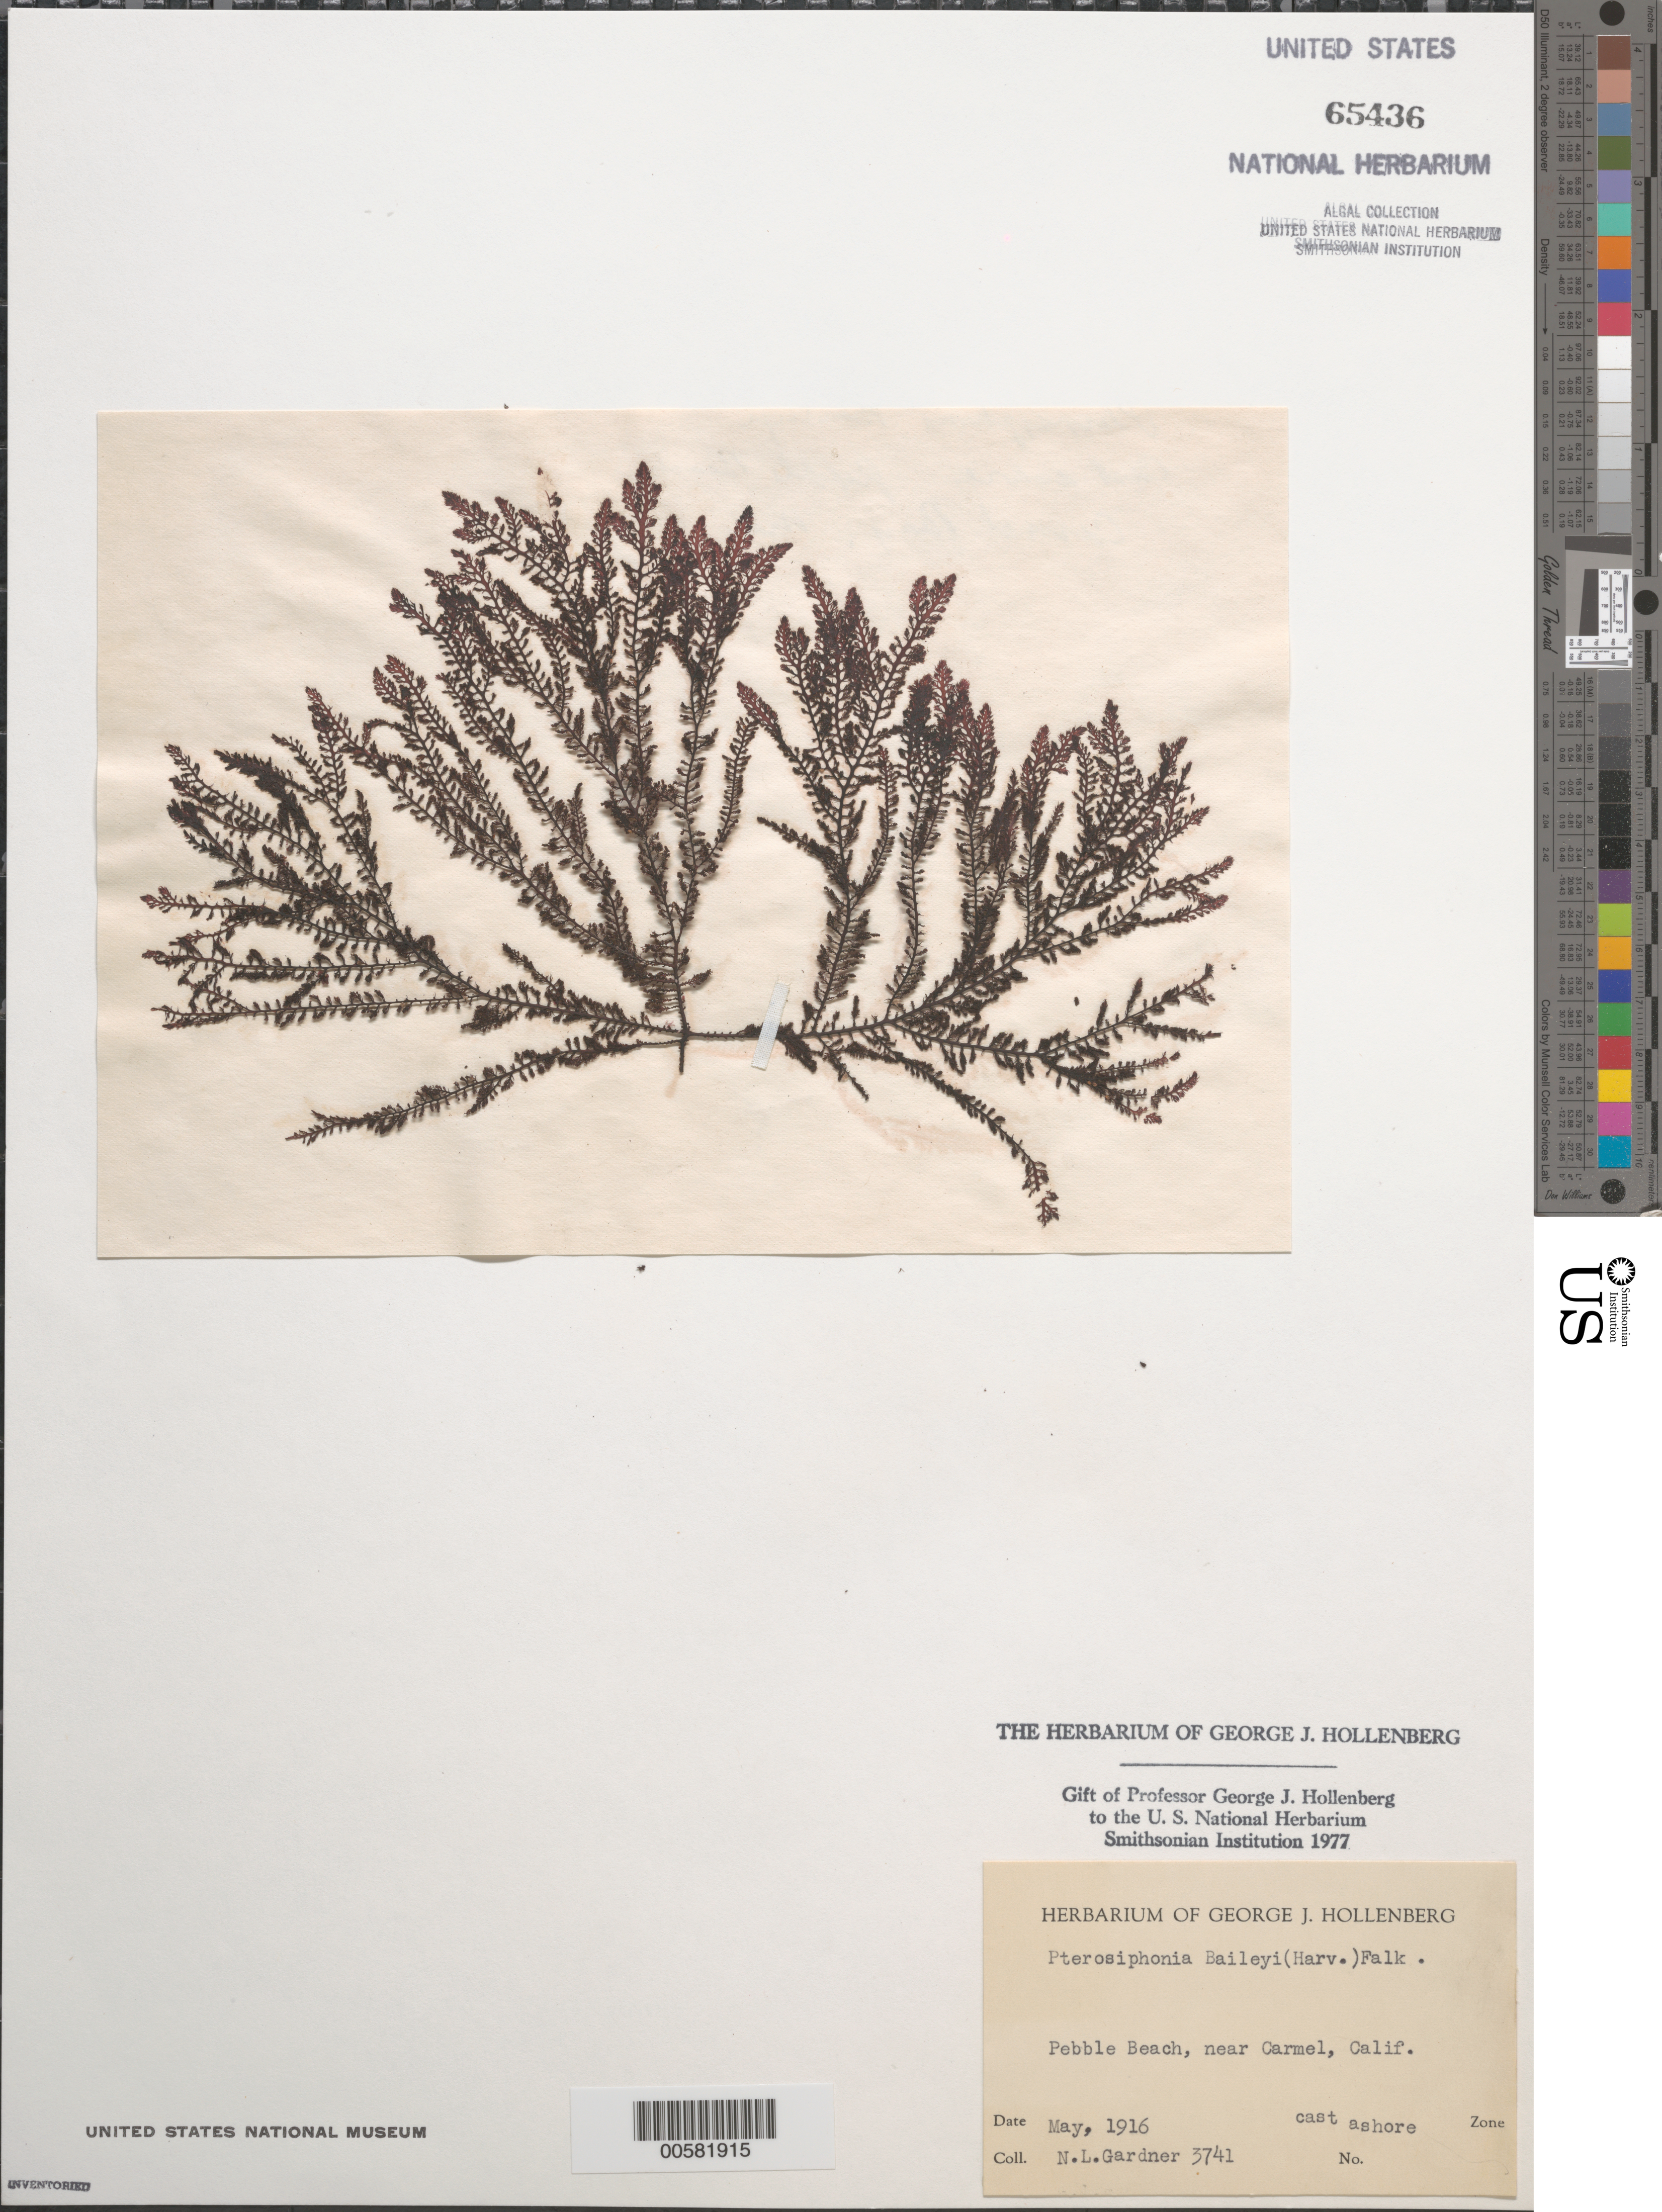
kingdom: Plantae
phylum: Rhodophyta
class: Florideophyceae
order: Ceramiales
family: Rhodomelaceae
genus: Symphyocladiella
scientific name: Symphyocladiella baileyi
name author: (Harvey) D.E.Bustamante et al.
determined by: Algae name updating Project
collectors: N. Gardner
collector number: NLG 3741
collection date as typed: May 1916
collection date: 1916-05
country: United States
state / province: California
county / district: Monterey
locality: Pebble Beach, near Carmel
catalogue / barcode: US 65436